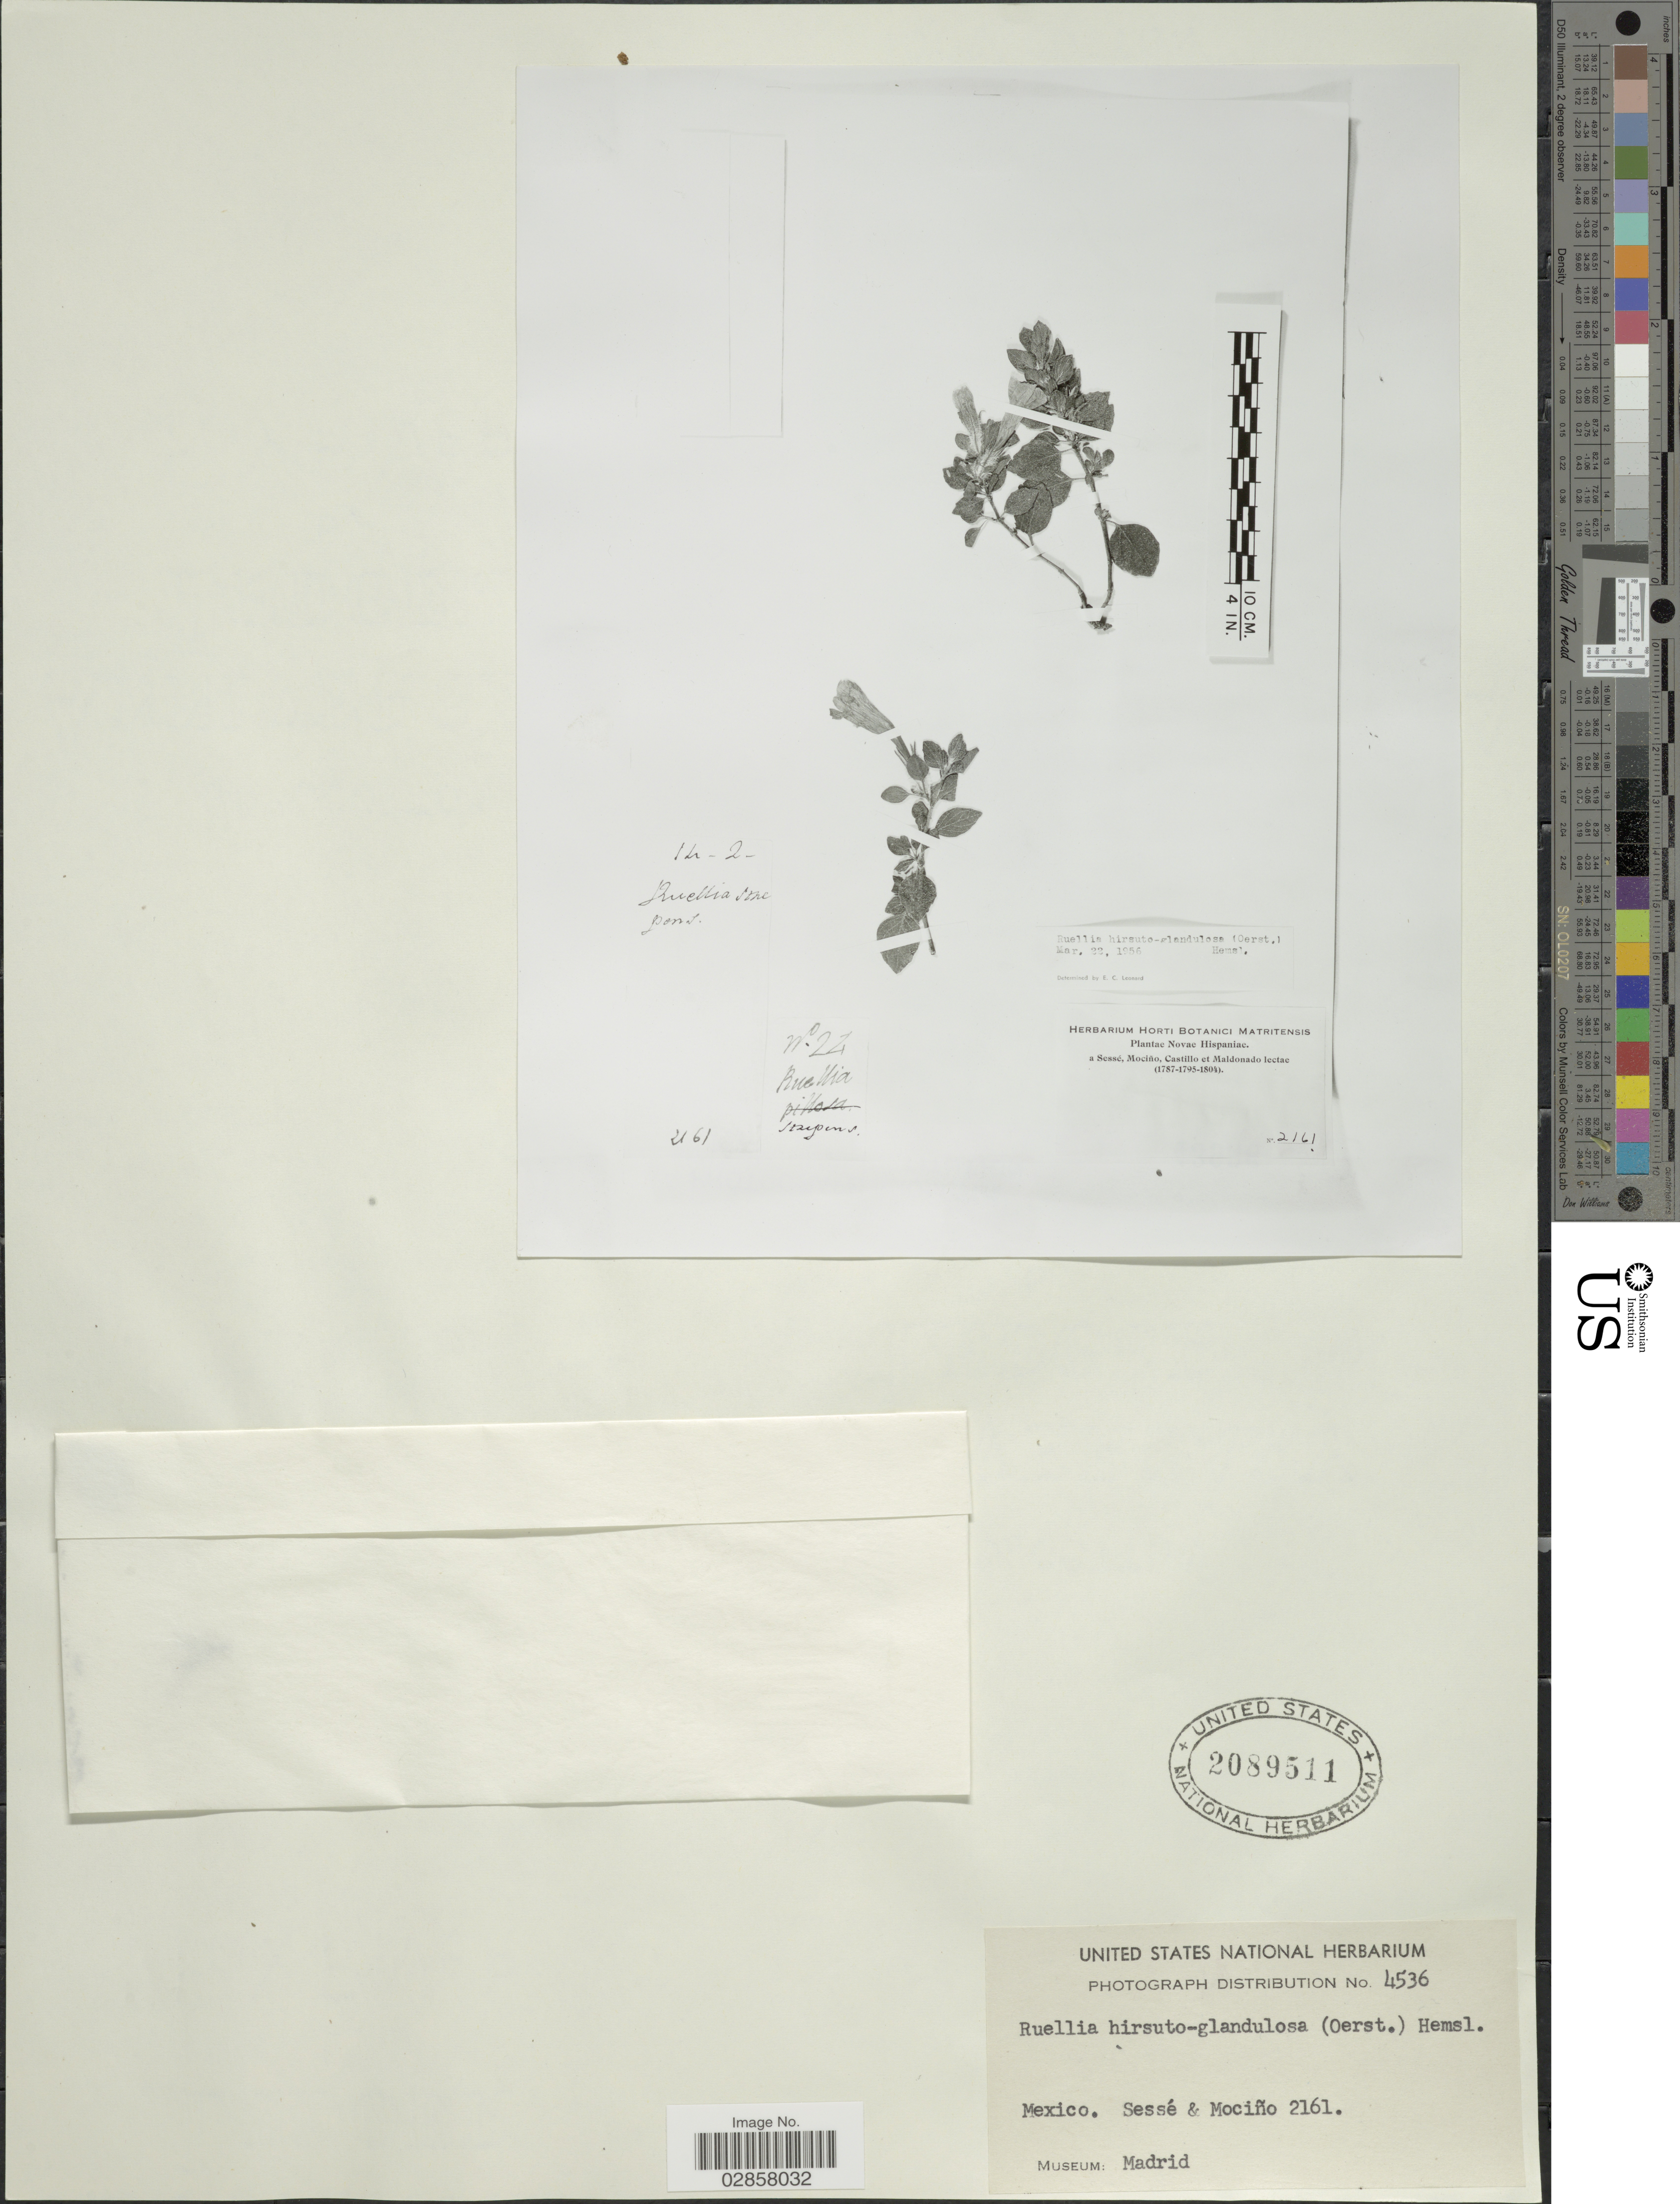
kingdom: Plantae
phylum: Tracheophyta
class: Magnoliopsida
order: Lamiales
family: Acanthaceae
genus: Ruellia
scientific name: Ruellia rosea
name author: (Nees) Hemsl.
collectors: Sessé, -- & Mociño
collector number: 2161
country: Mexico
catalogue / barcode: US 2089511